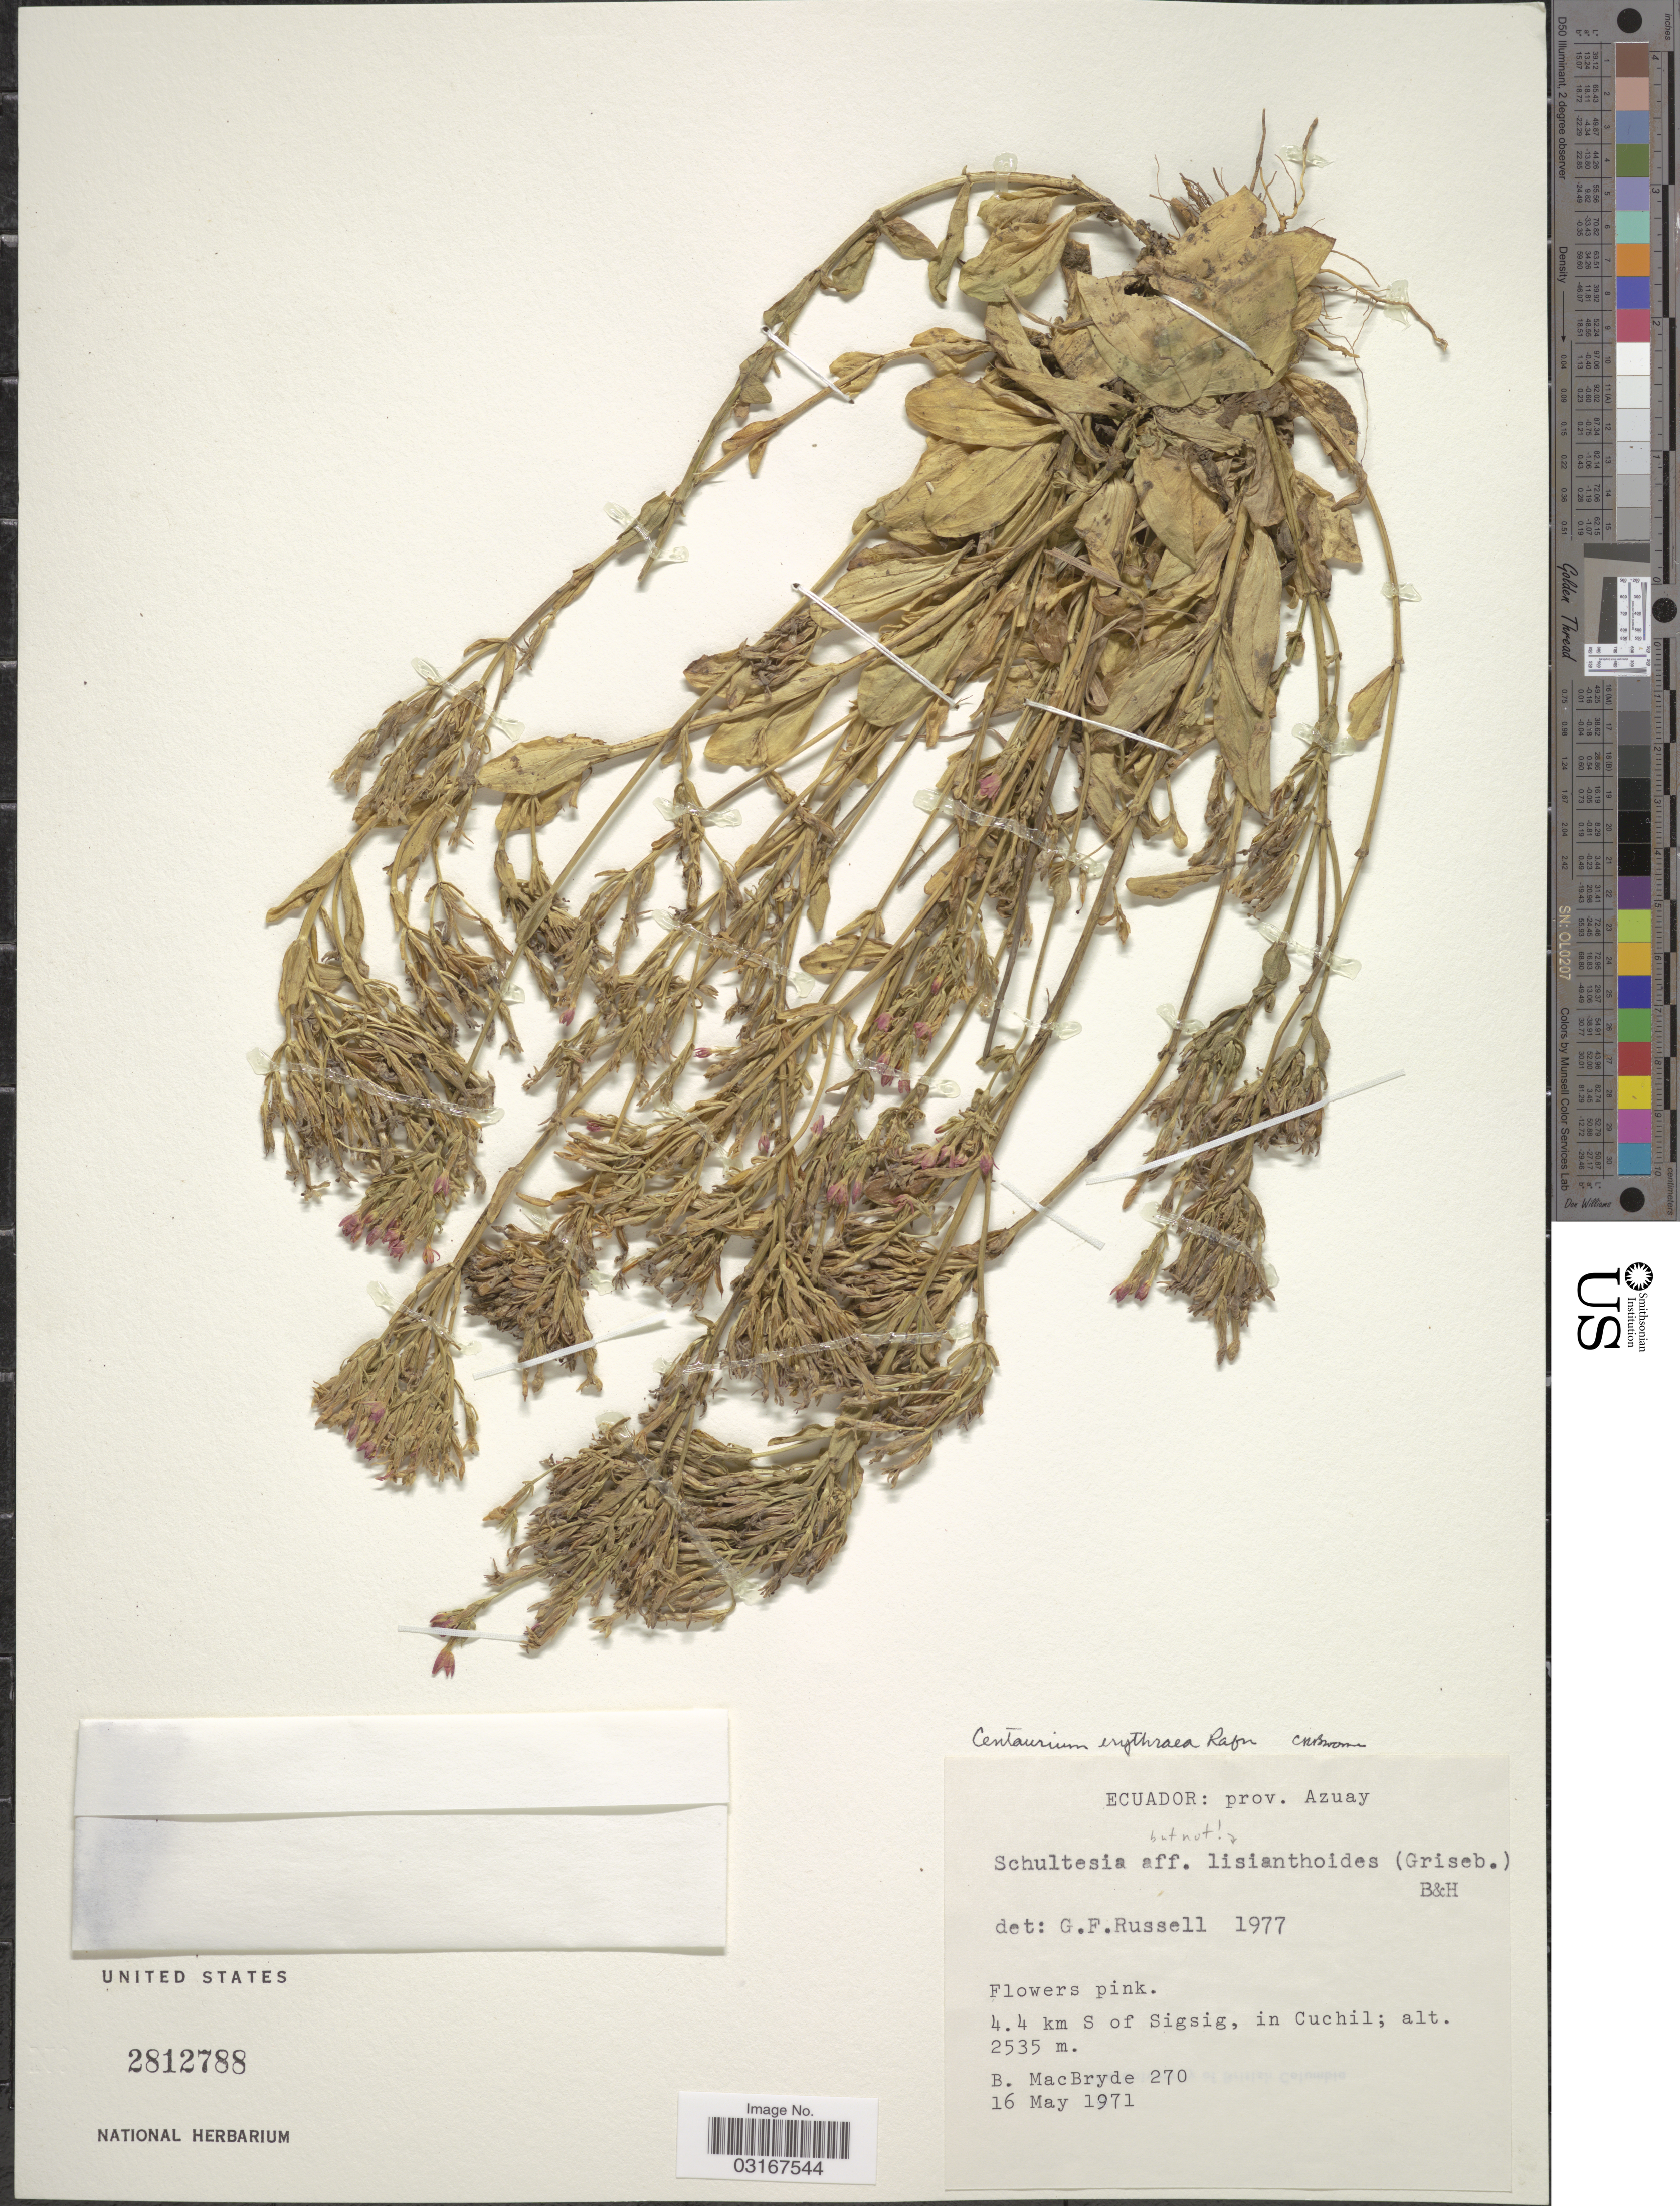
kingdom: Plantae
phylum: Tracheophyta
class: Magnoliopsida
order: Gentianales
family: Gentianaceae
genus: Centaurium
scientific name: Centaurium erythraea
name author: Rafn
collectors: B. MacBryde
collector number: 270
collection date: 1971-05-16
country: Ecuador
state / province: Azuay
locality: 4.4 km S of Sigsig, in Cuchil.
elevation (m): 2535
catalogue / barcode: US 2812788